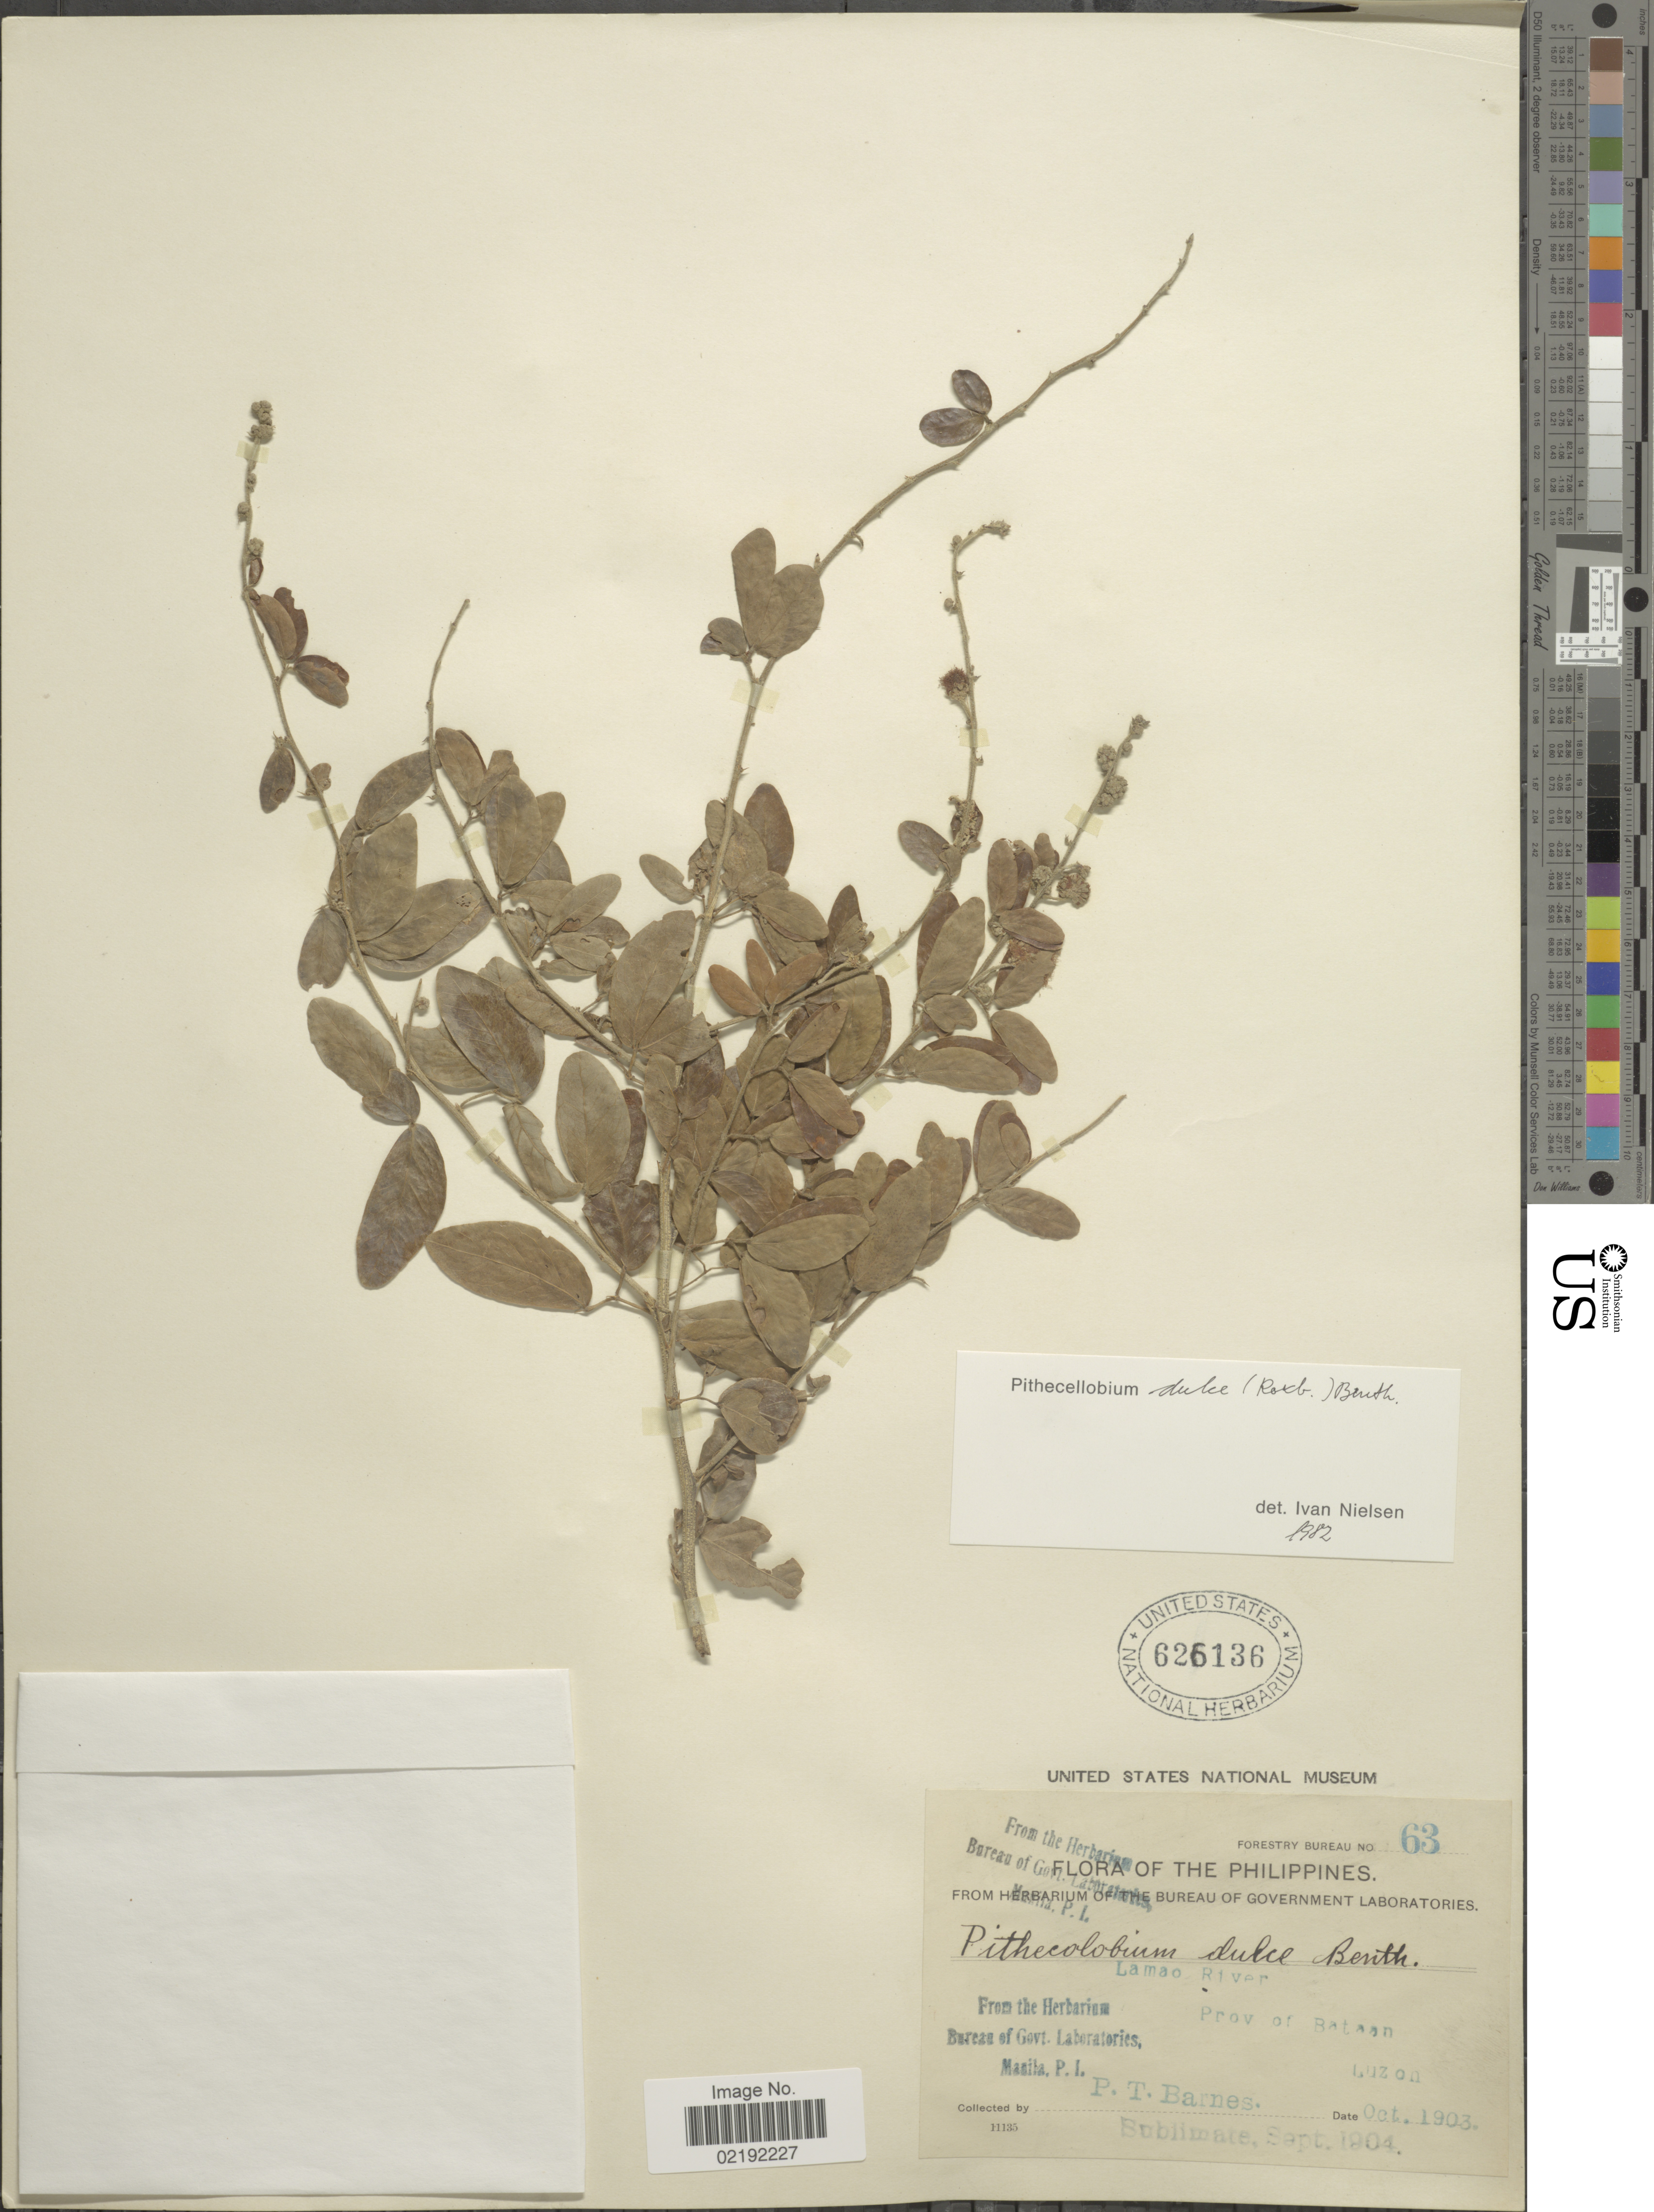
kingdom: Plantae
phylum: Tracheophyta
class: Magnoliopsida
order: Fabales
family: Fabaceae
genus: Pithecellobium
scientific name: Pithecellobium dulce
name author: (Roxb.) Benth.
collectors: P. Barnes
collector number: Forestry Bureau 63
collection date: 1903-10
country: Philippines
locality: Lamao River, Prov. of Bataan, Luzon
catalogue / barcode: US 626136